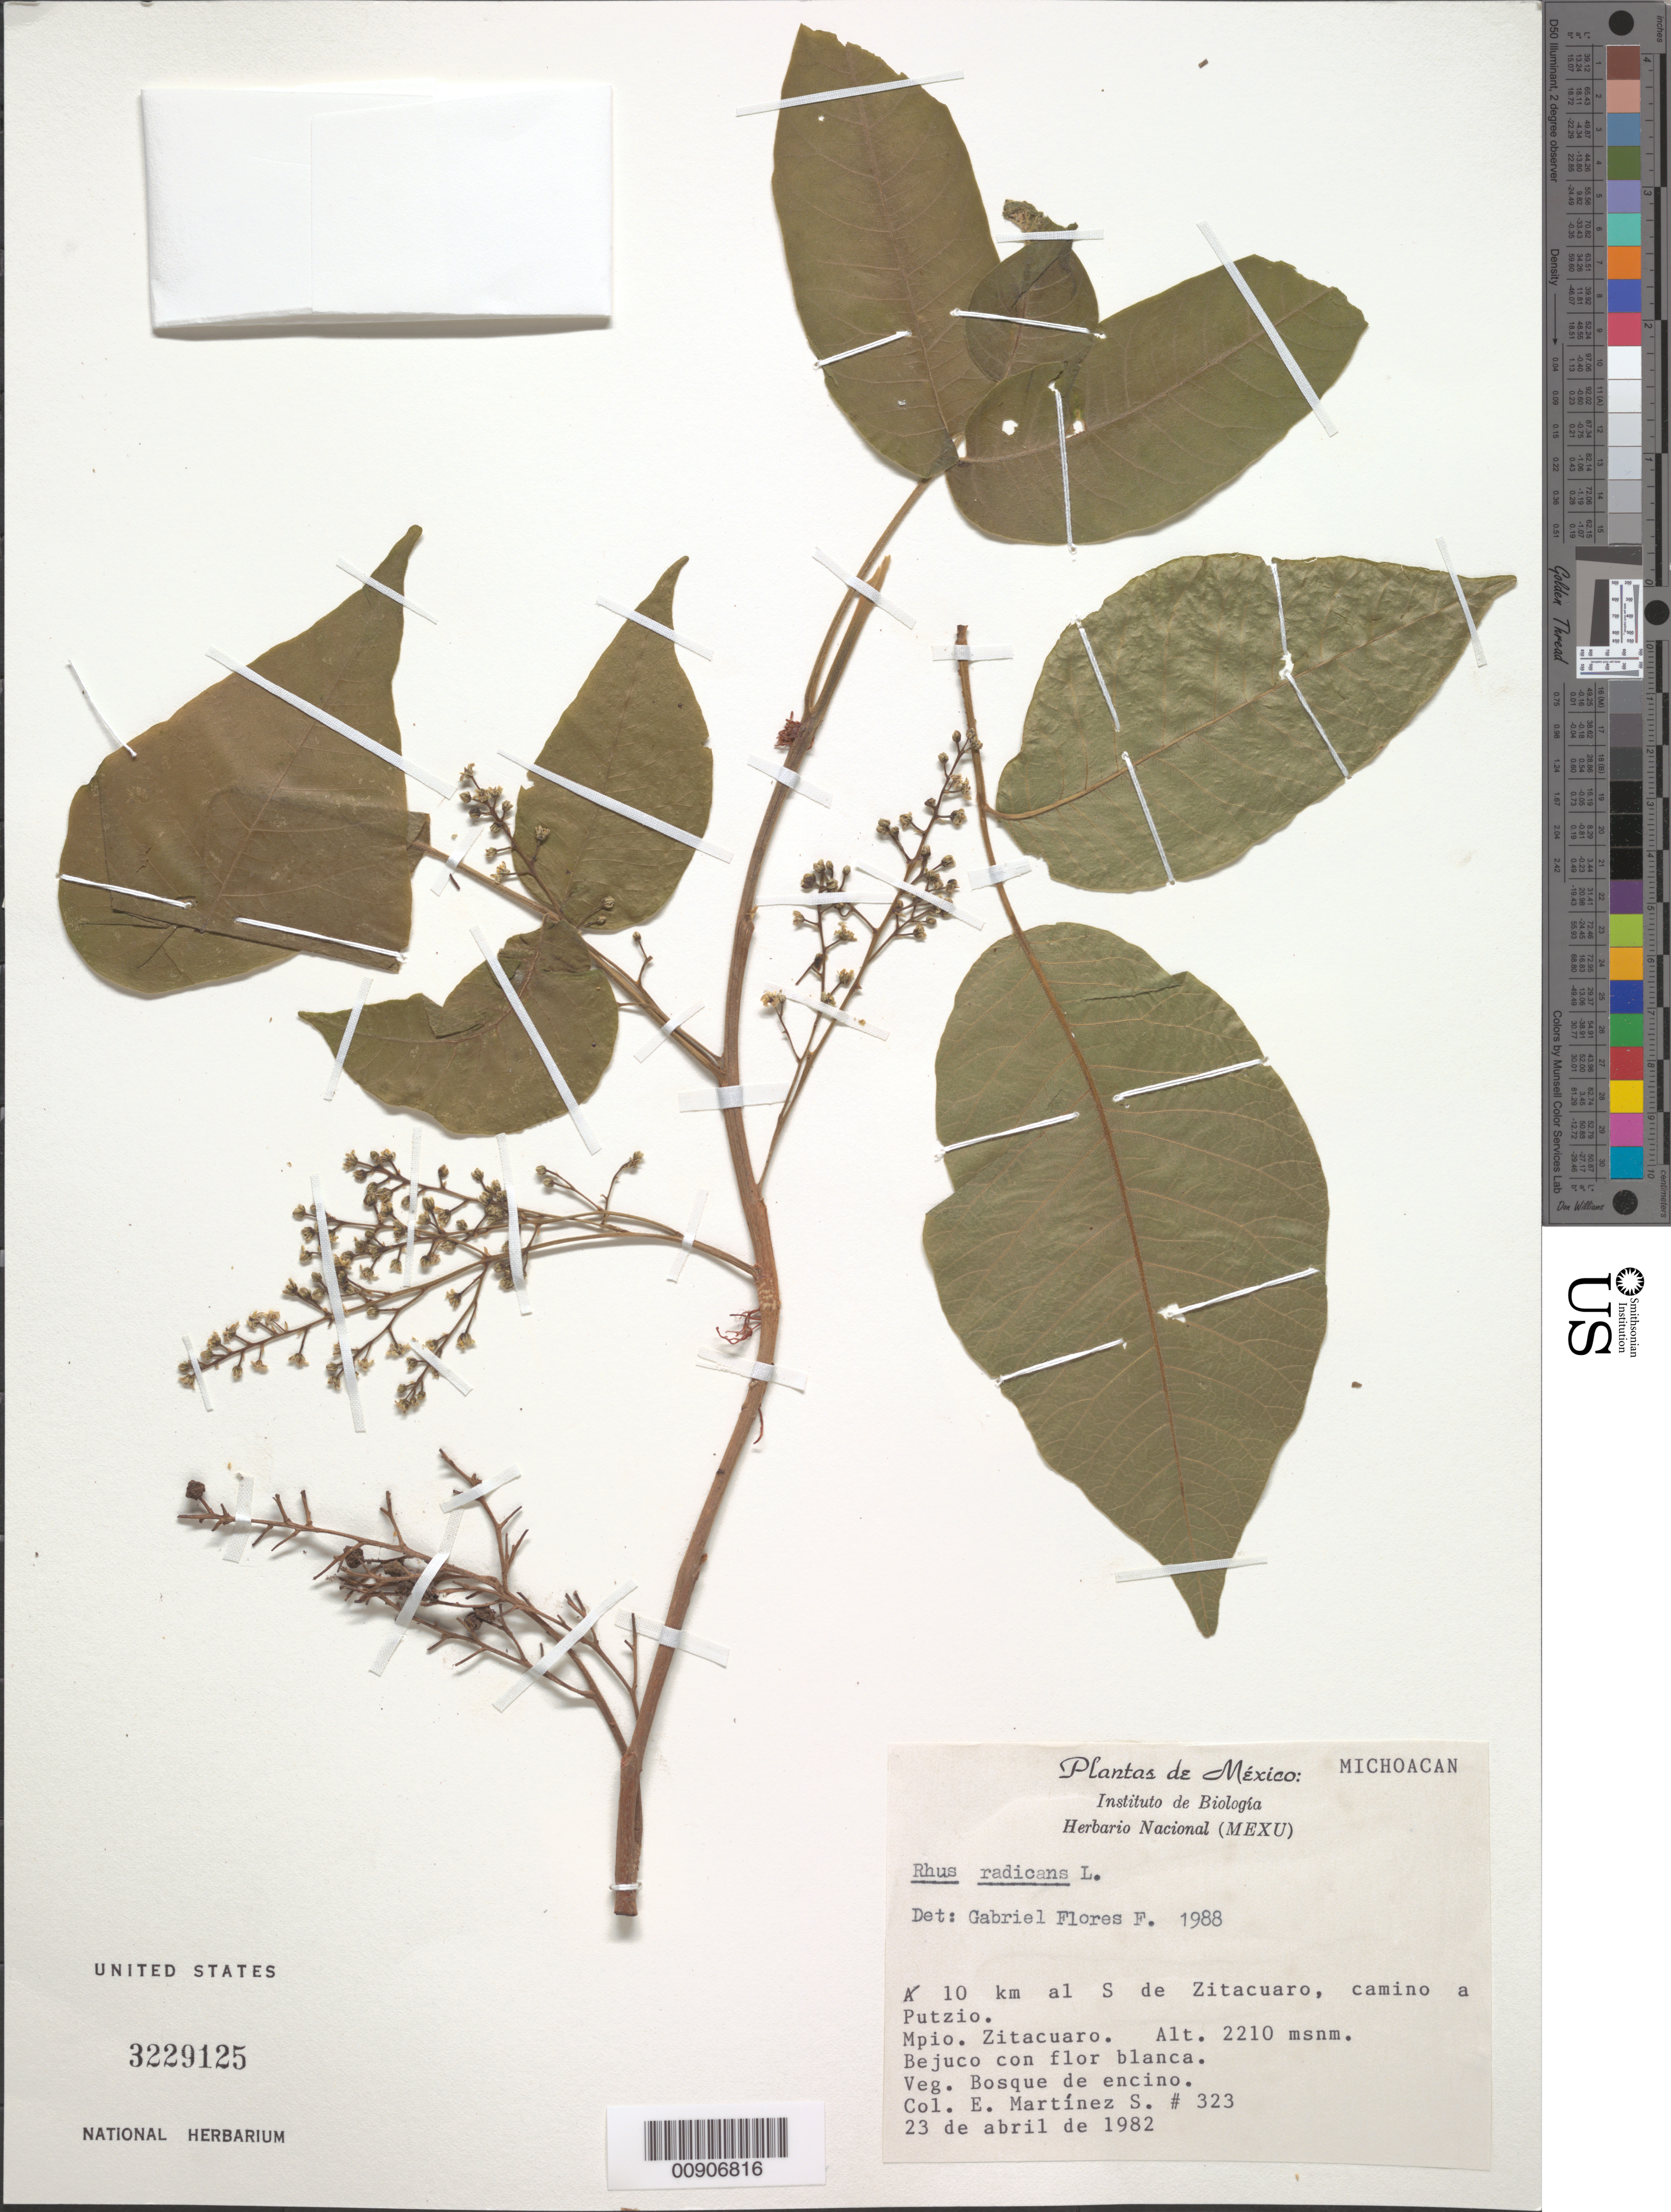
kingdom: Plantae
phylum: Tracheophyta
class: Magnoliopsida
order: Sapindales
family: Anacardiaceae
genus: Toxicodendron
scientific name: Toxicodendron radicans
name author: (L.) Kuntze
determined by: Mitchell, John D.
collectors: E. M. Martínez S.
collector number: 323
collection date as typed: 23 Apr 1982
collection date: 1982-04-23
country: Mexico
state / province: Michoacán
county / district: Zitácuaro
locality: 10 km al S de Zitácuaro, camino a Putzio. Mpio. Zitácuaro, Michoacán.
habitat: Bosque de encino.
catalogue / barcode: US 3229125